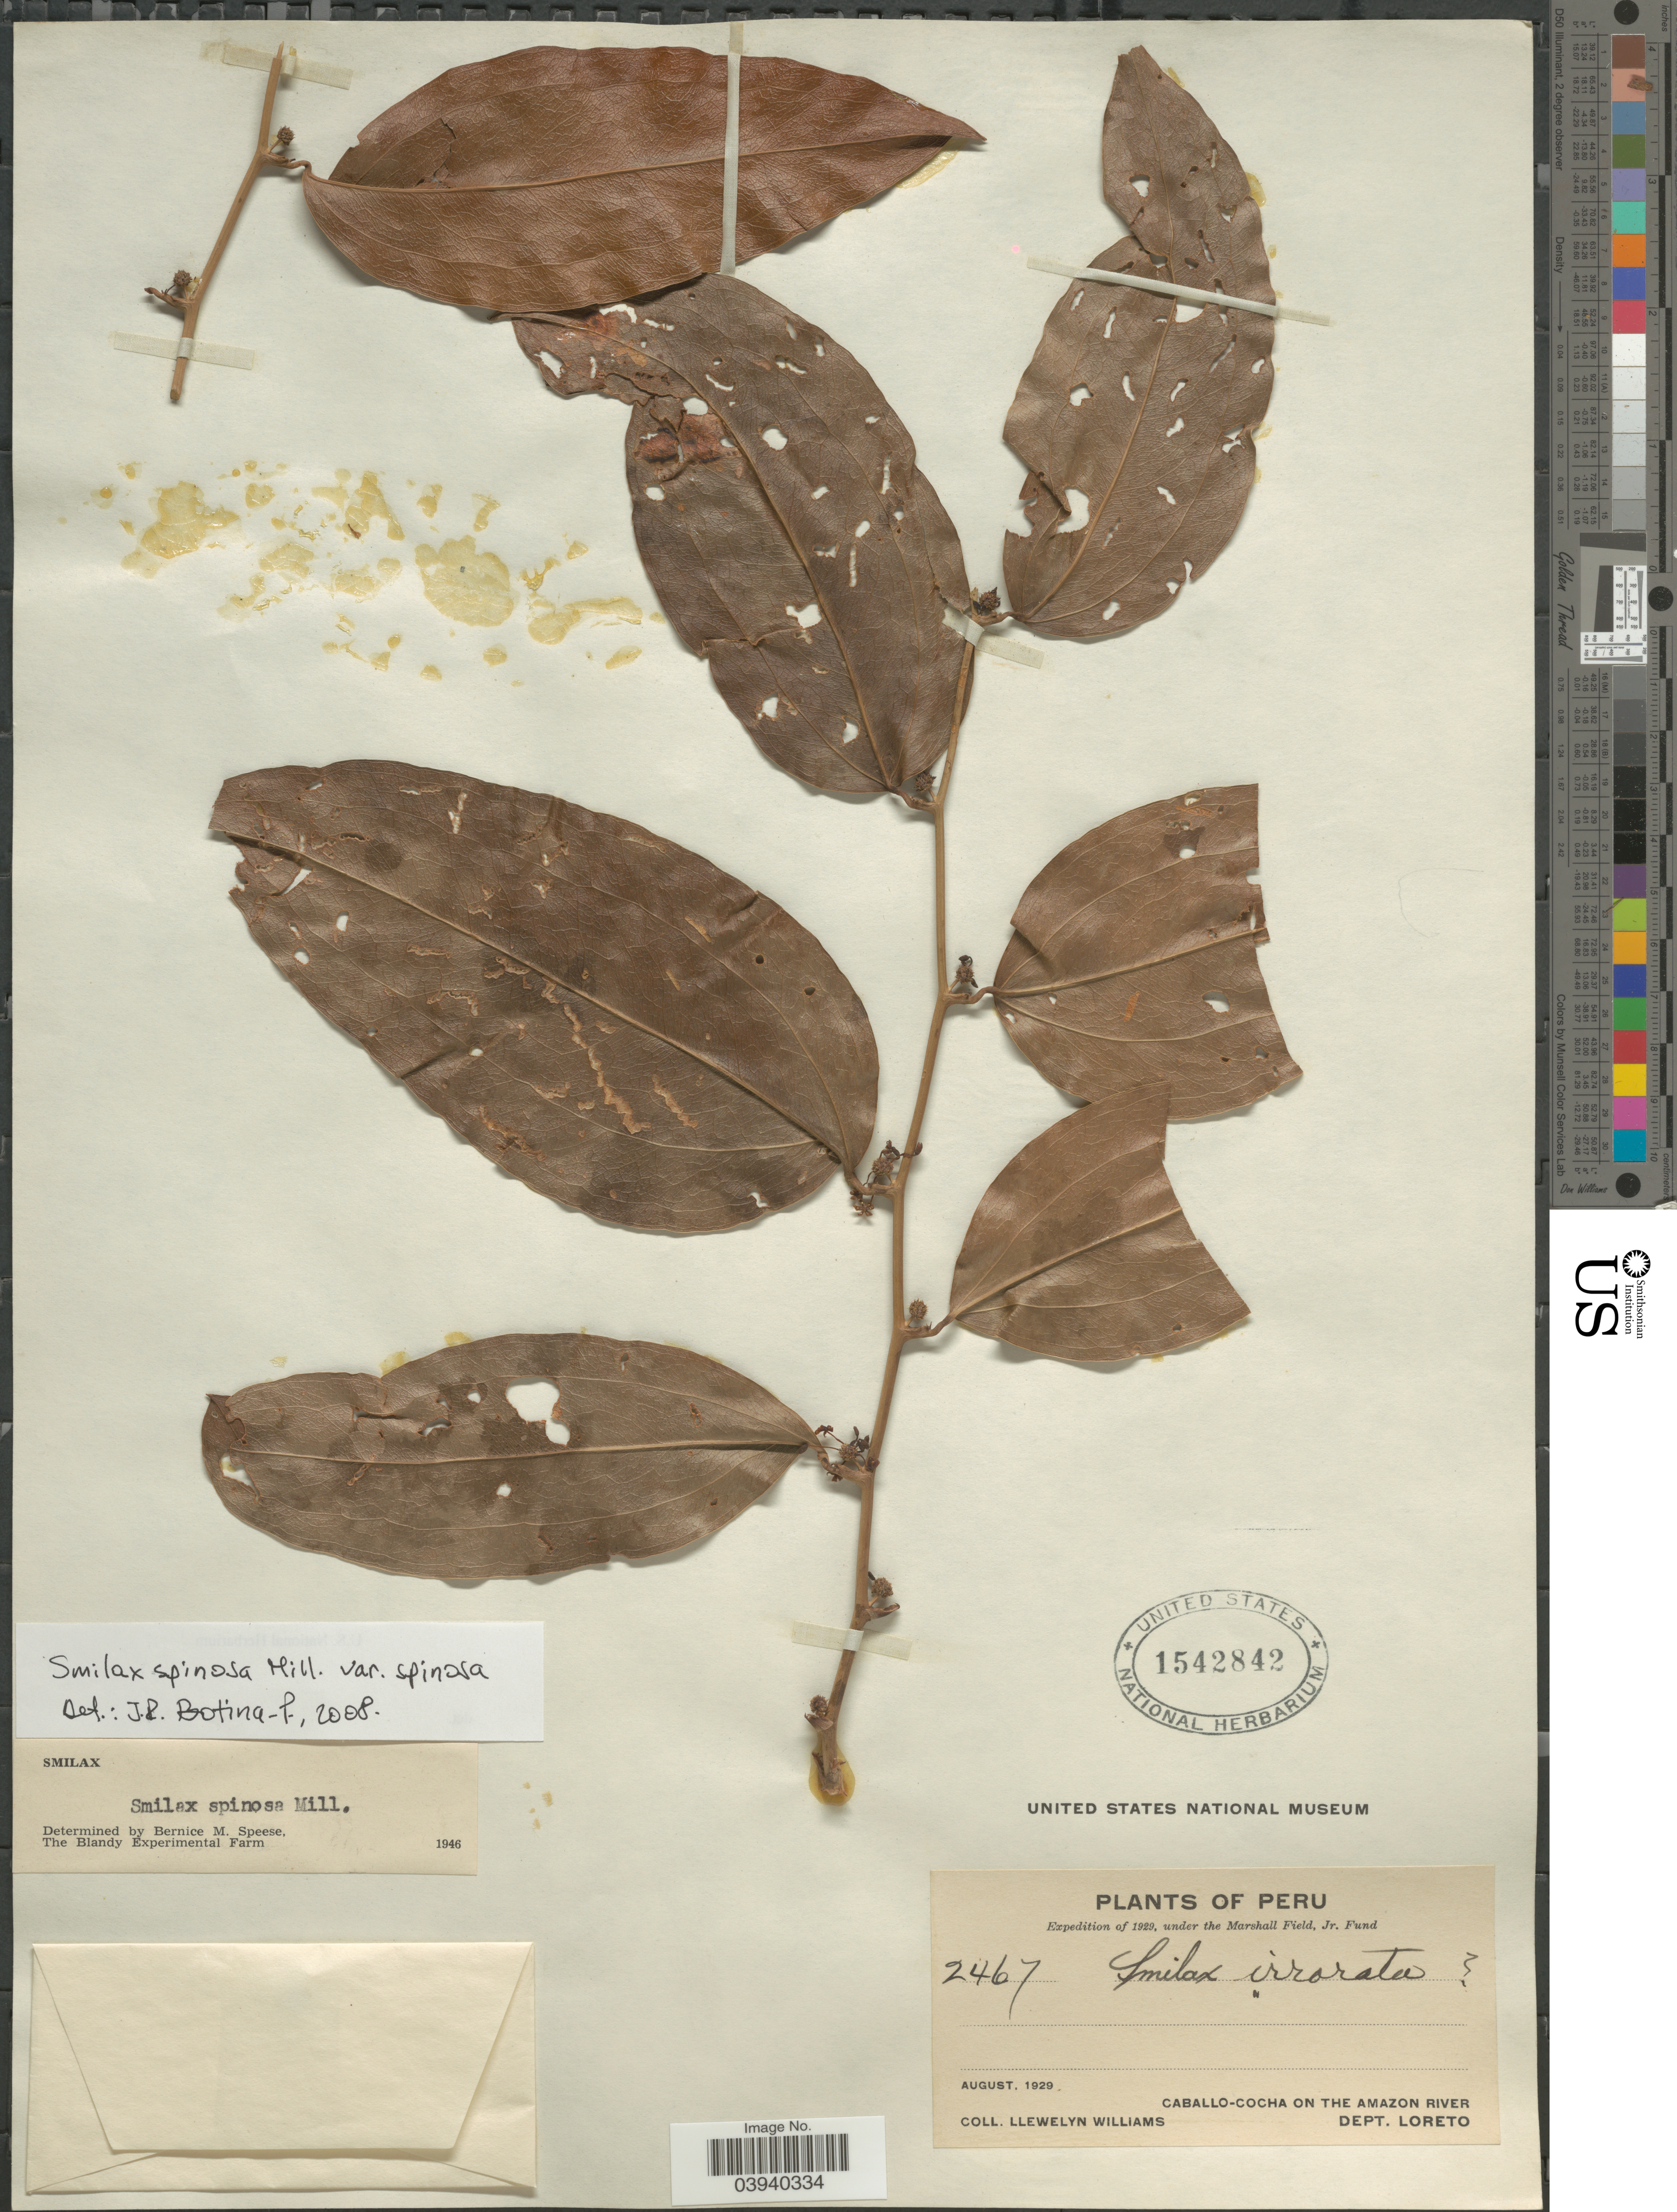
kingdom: Plantae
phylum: Tracheophyta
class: Liliopsida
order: Liliales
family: Smilacaceae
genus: Smilax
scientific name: Smilax spinosa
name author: Mill.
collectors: Ll. Williams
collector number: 2467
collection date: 1929-08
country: Peru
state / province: Loreto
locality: Caballo-Cocha on the Amazon River. Dept. Loreto.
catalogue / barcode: US 1542842